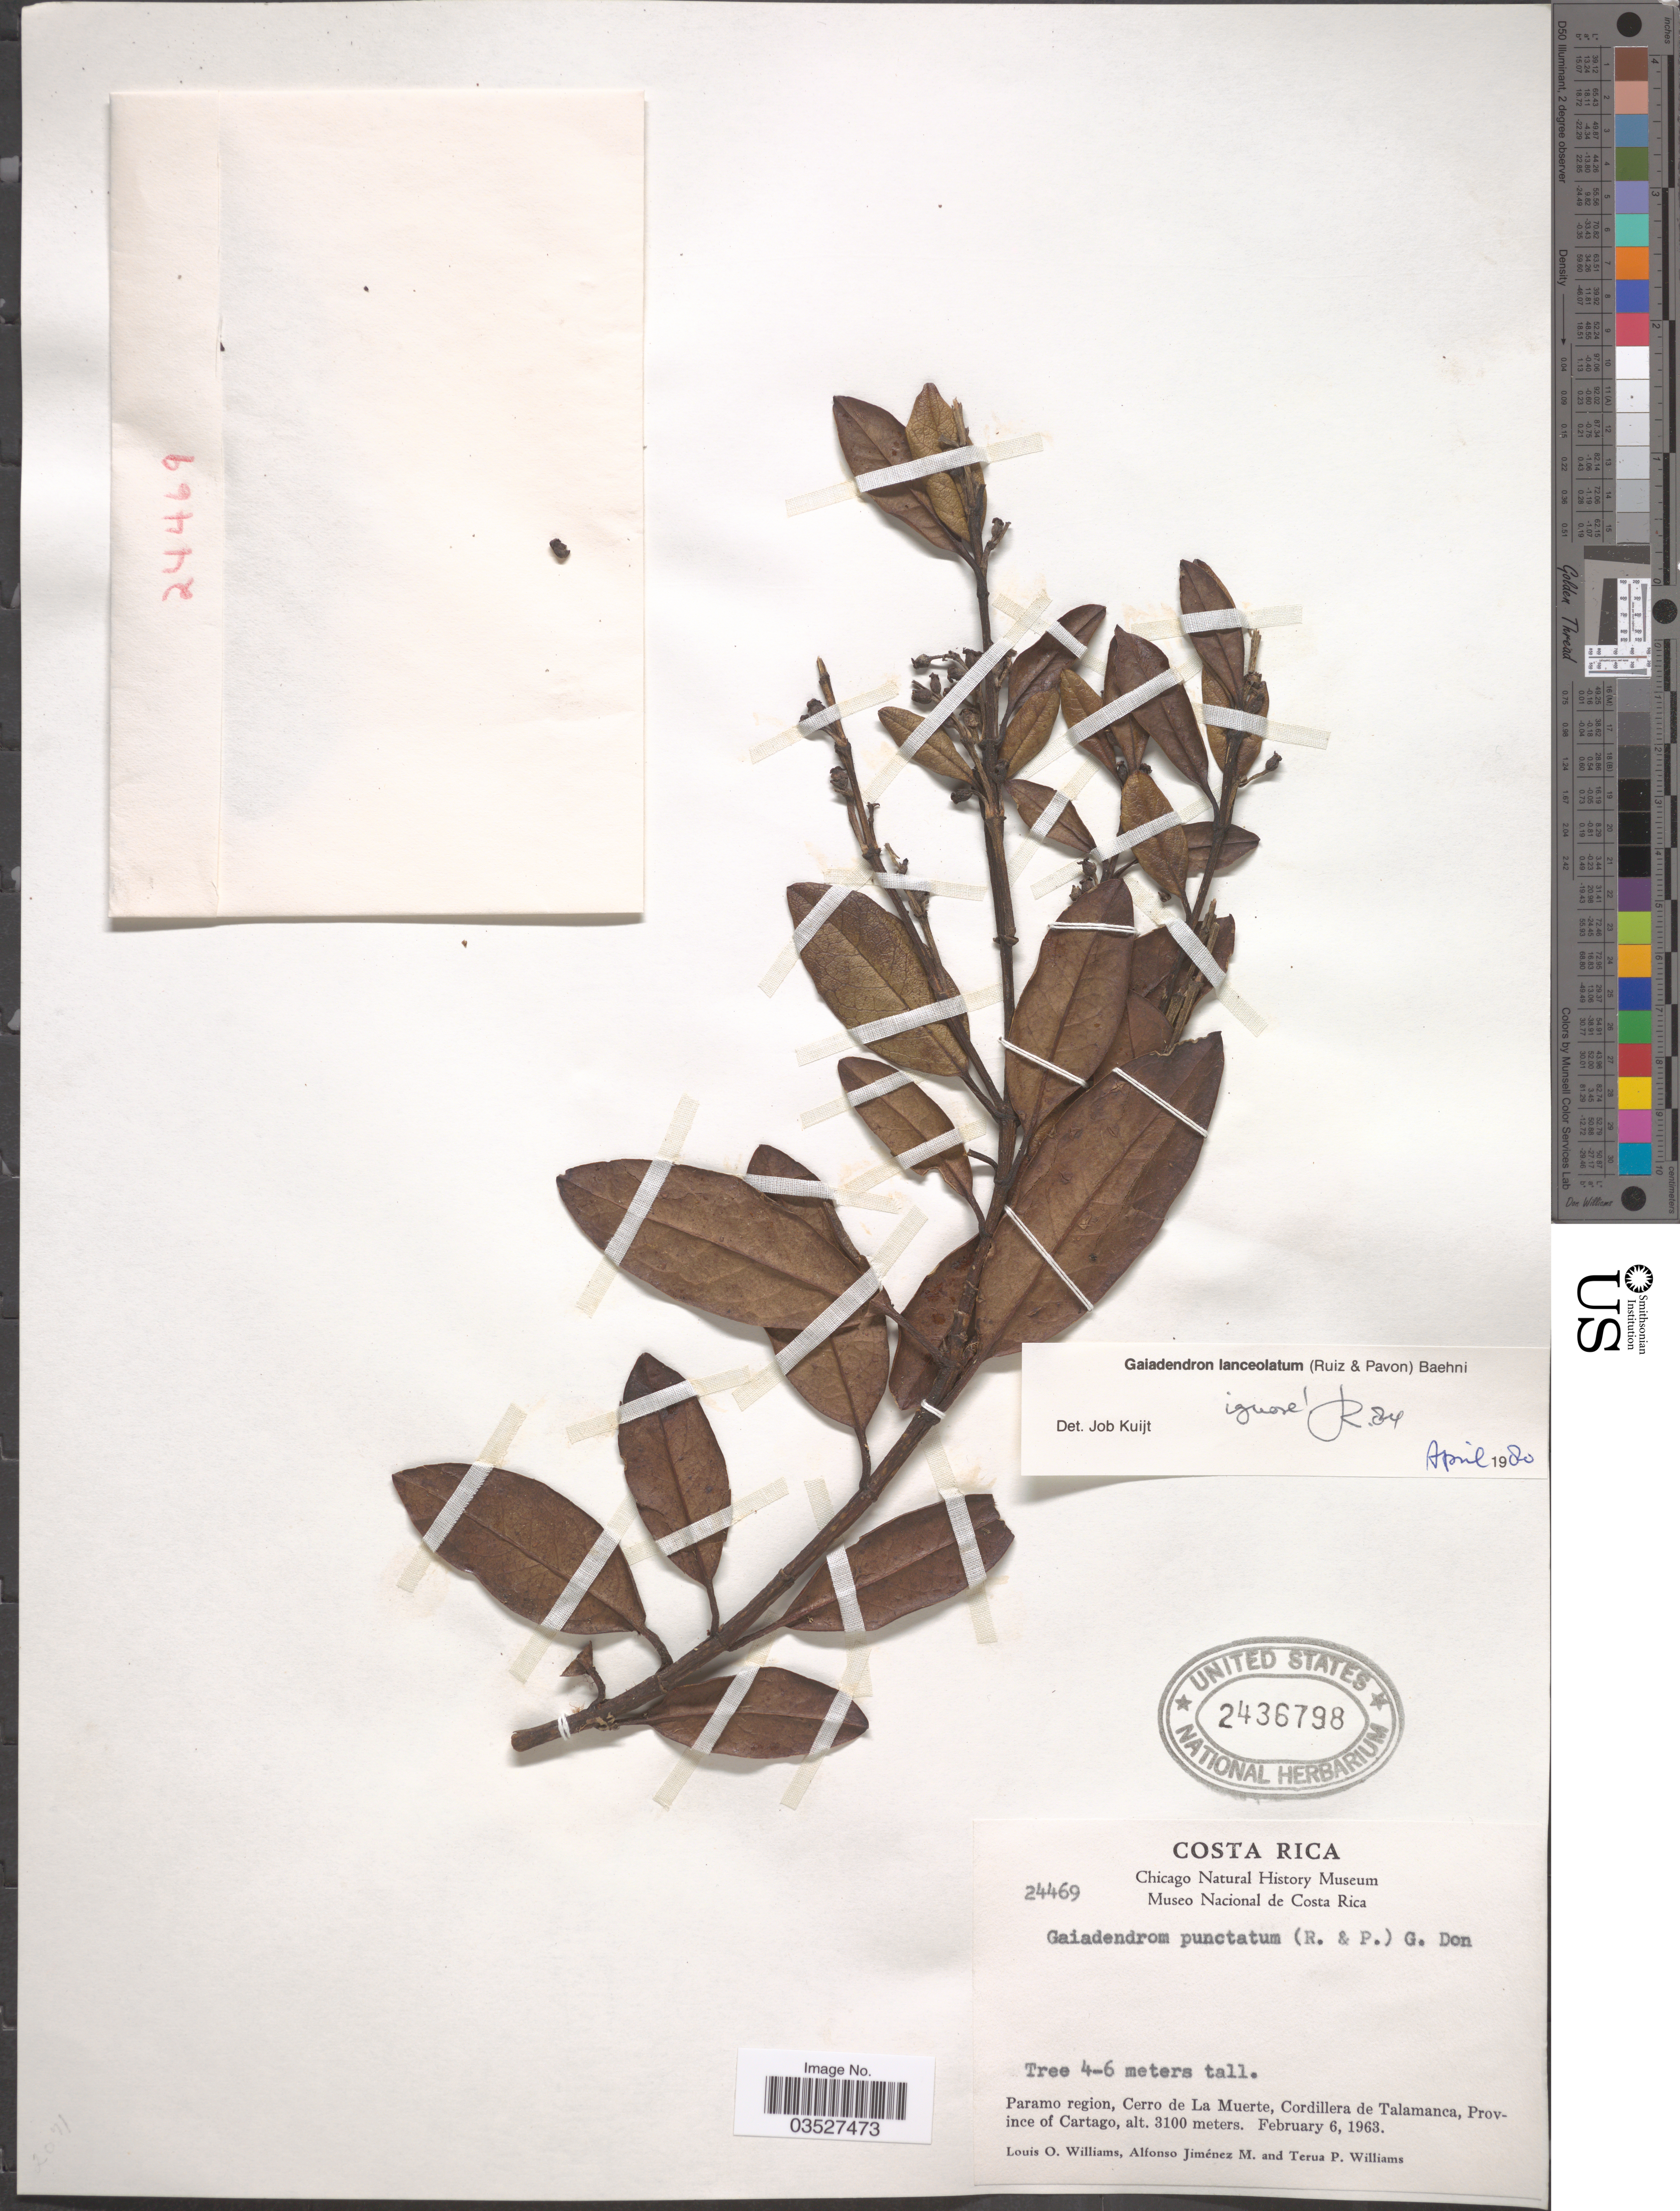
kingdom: Plantae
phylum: Tracheophyta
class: Magnoliopsida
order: Santalales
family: Loranthaceae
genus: Gaiadendron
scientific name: Gaiadendron punctatum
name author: (Ruiz & Pav.) G. Don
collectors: L. O. Williams, A. Jimenez M. & T. Williams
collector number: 24469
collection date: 1963-02-06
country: Costa Rica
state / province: Cartago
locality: Paramo region, Cerro de La Muerte, Cordillera de Talamanca.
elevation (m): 3100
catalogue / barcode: US 2436798